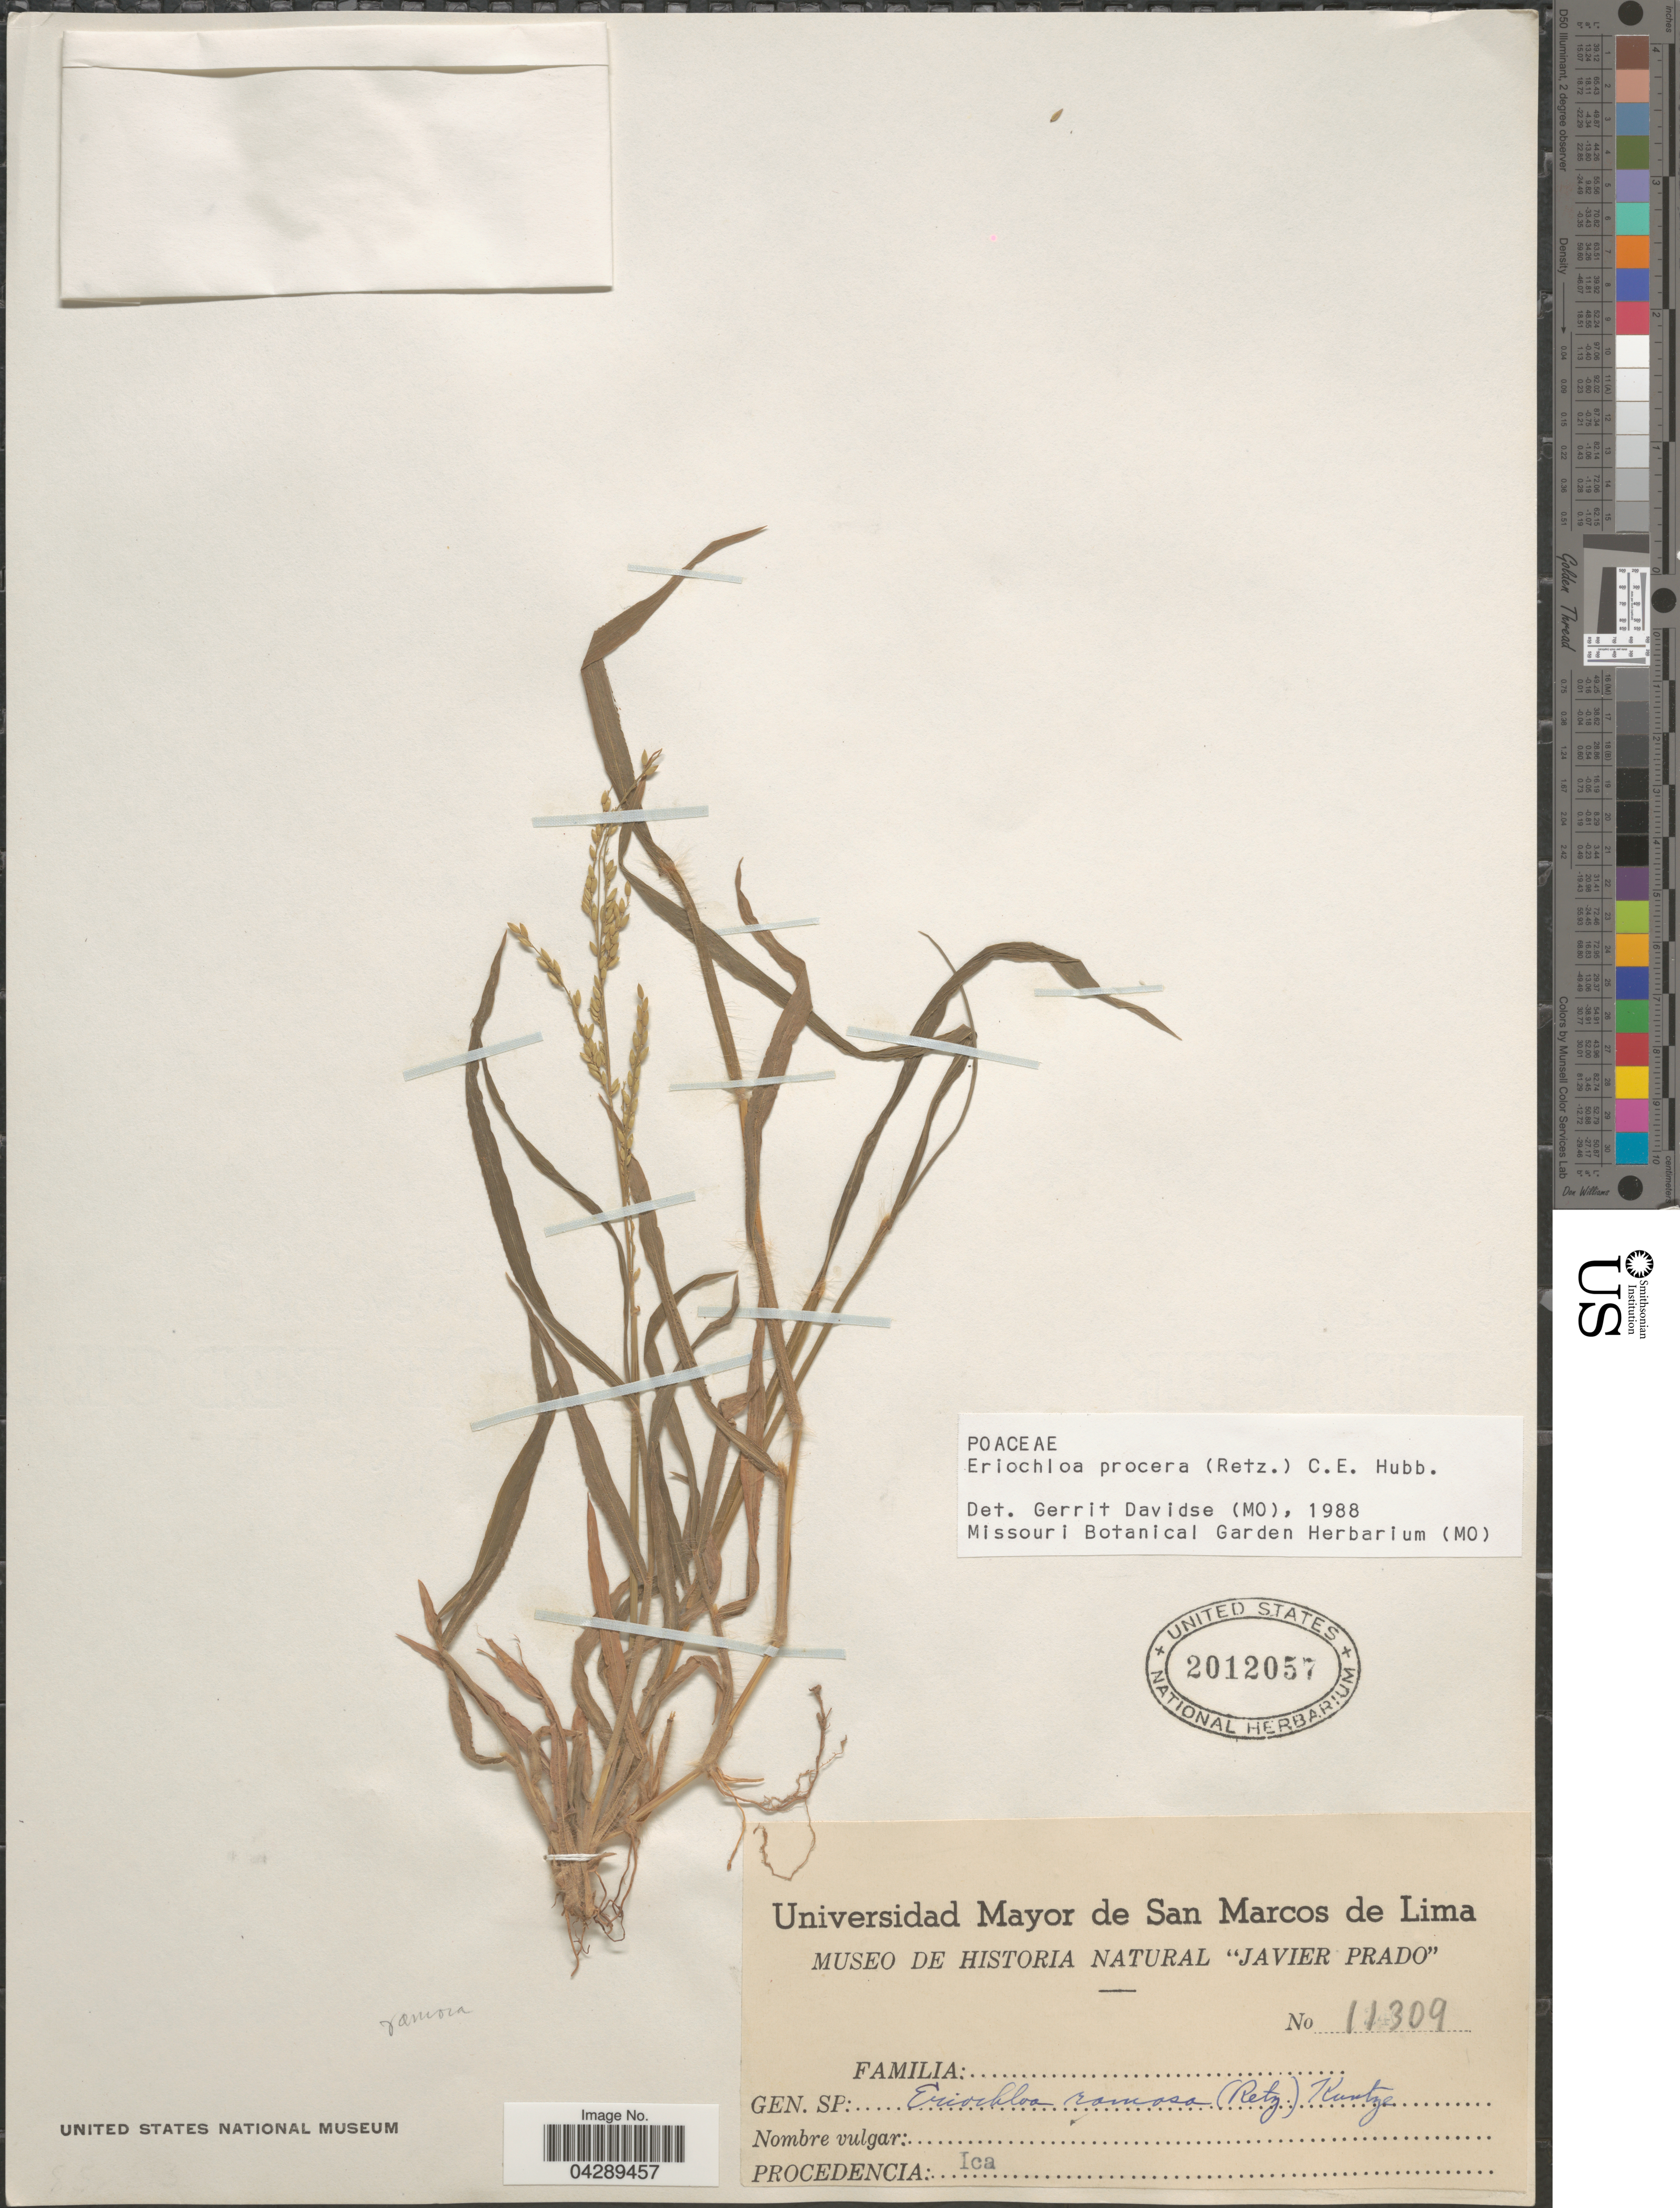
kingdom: Plantae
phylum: Tracheophyta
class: Liliopsida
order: Poales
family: Poaceae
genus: Eriochloa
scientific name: Eriochloa procera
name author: (Retz.) C.E. Hubb.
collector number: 11309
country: Peru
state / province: Ica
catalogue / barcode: US 2012057